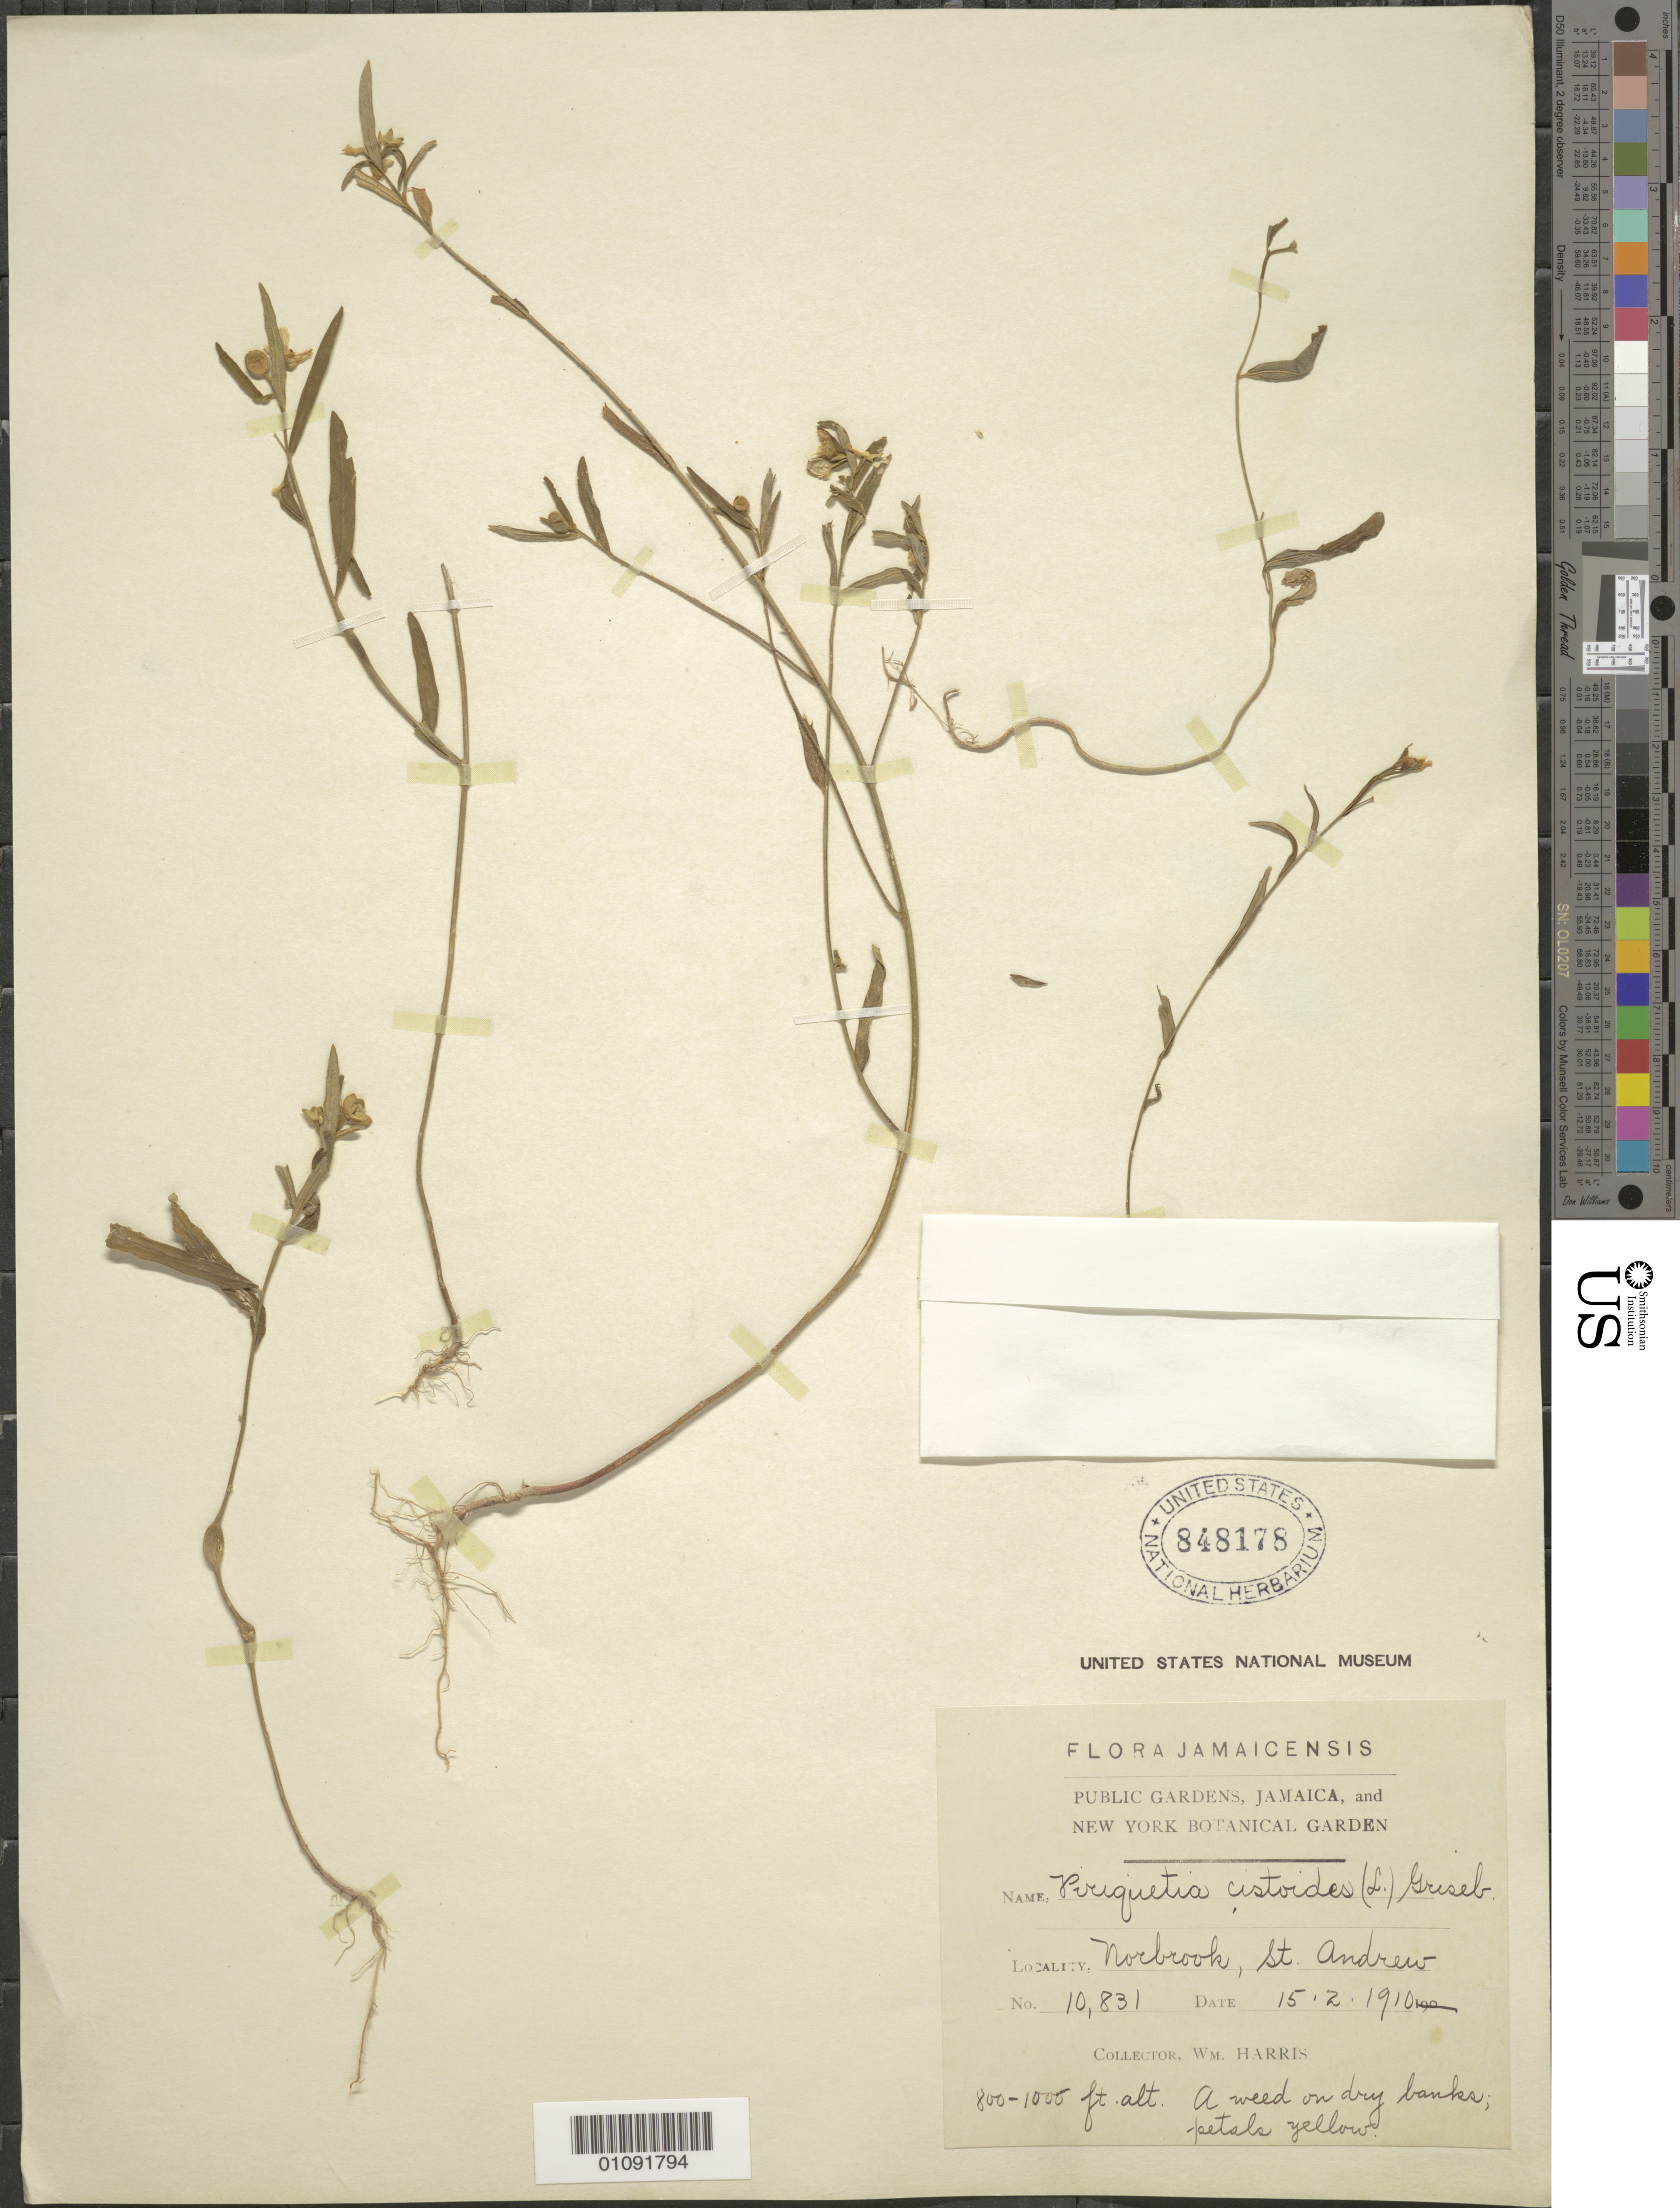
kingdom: Plantae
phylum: Tracheophyta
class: Magnoliopsida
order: Malpighiales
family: Turneraceae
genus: Piriqueta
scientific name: Piriqueta cistoides subsp. cistoides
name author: (L.) Griseb.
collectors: W. Harris, C. C. Parry & H. Brummel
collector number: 10831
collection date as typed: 15 Feb 1910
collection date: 1910-02-15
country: Jamaica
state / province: Saint Andrew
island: Jamaica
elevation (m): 244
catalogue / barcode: US 848178